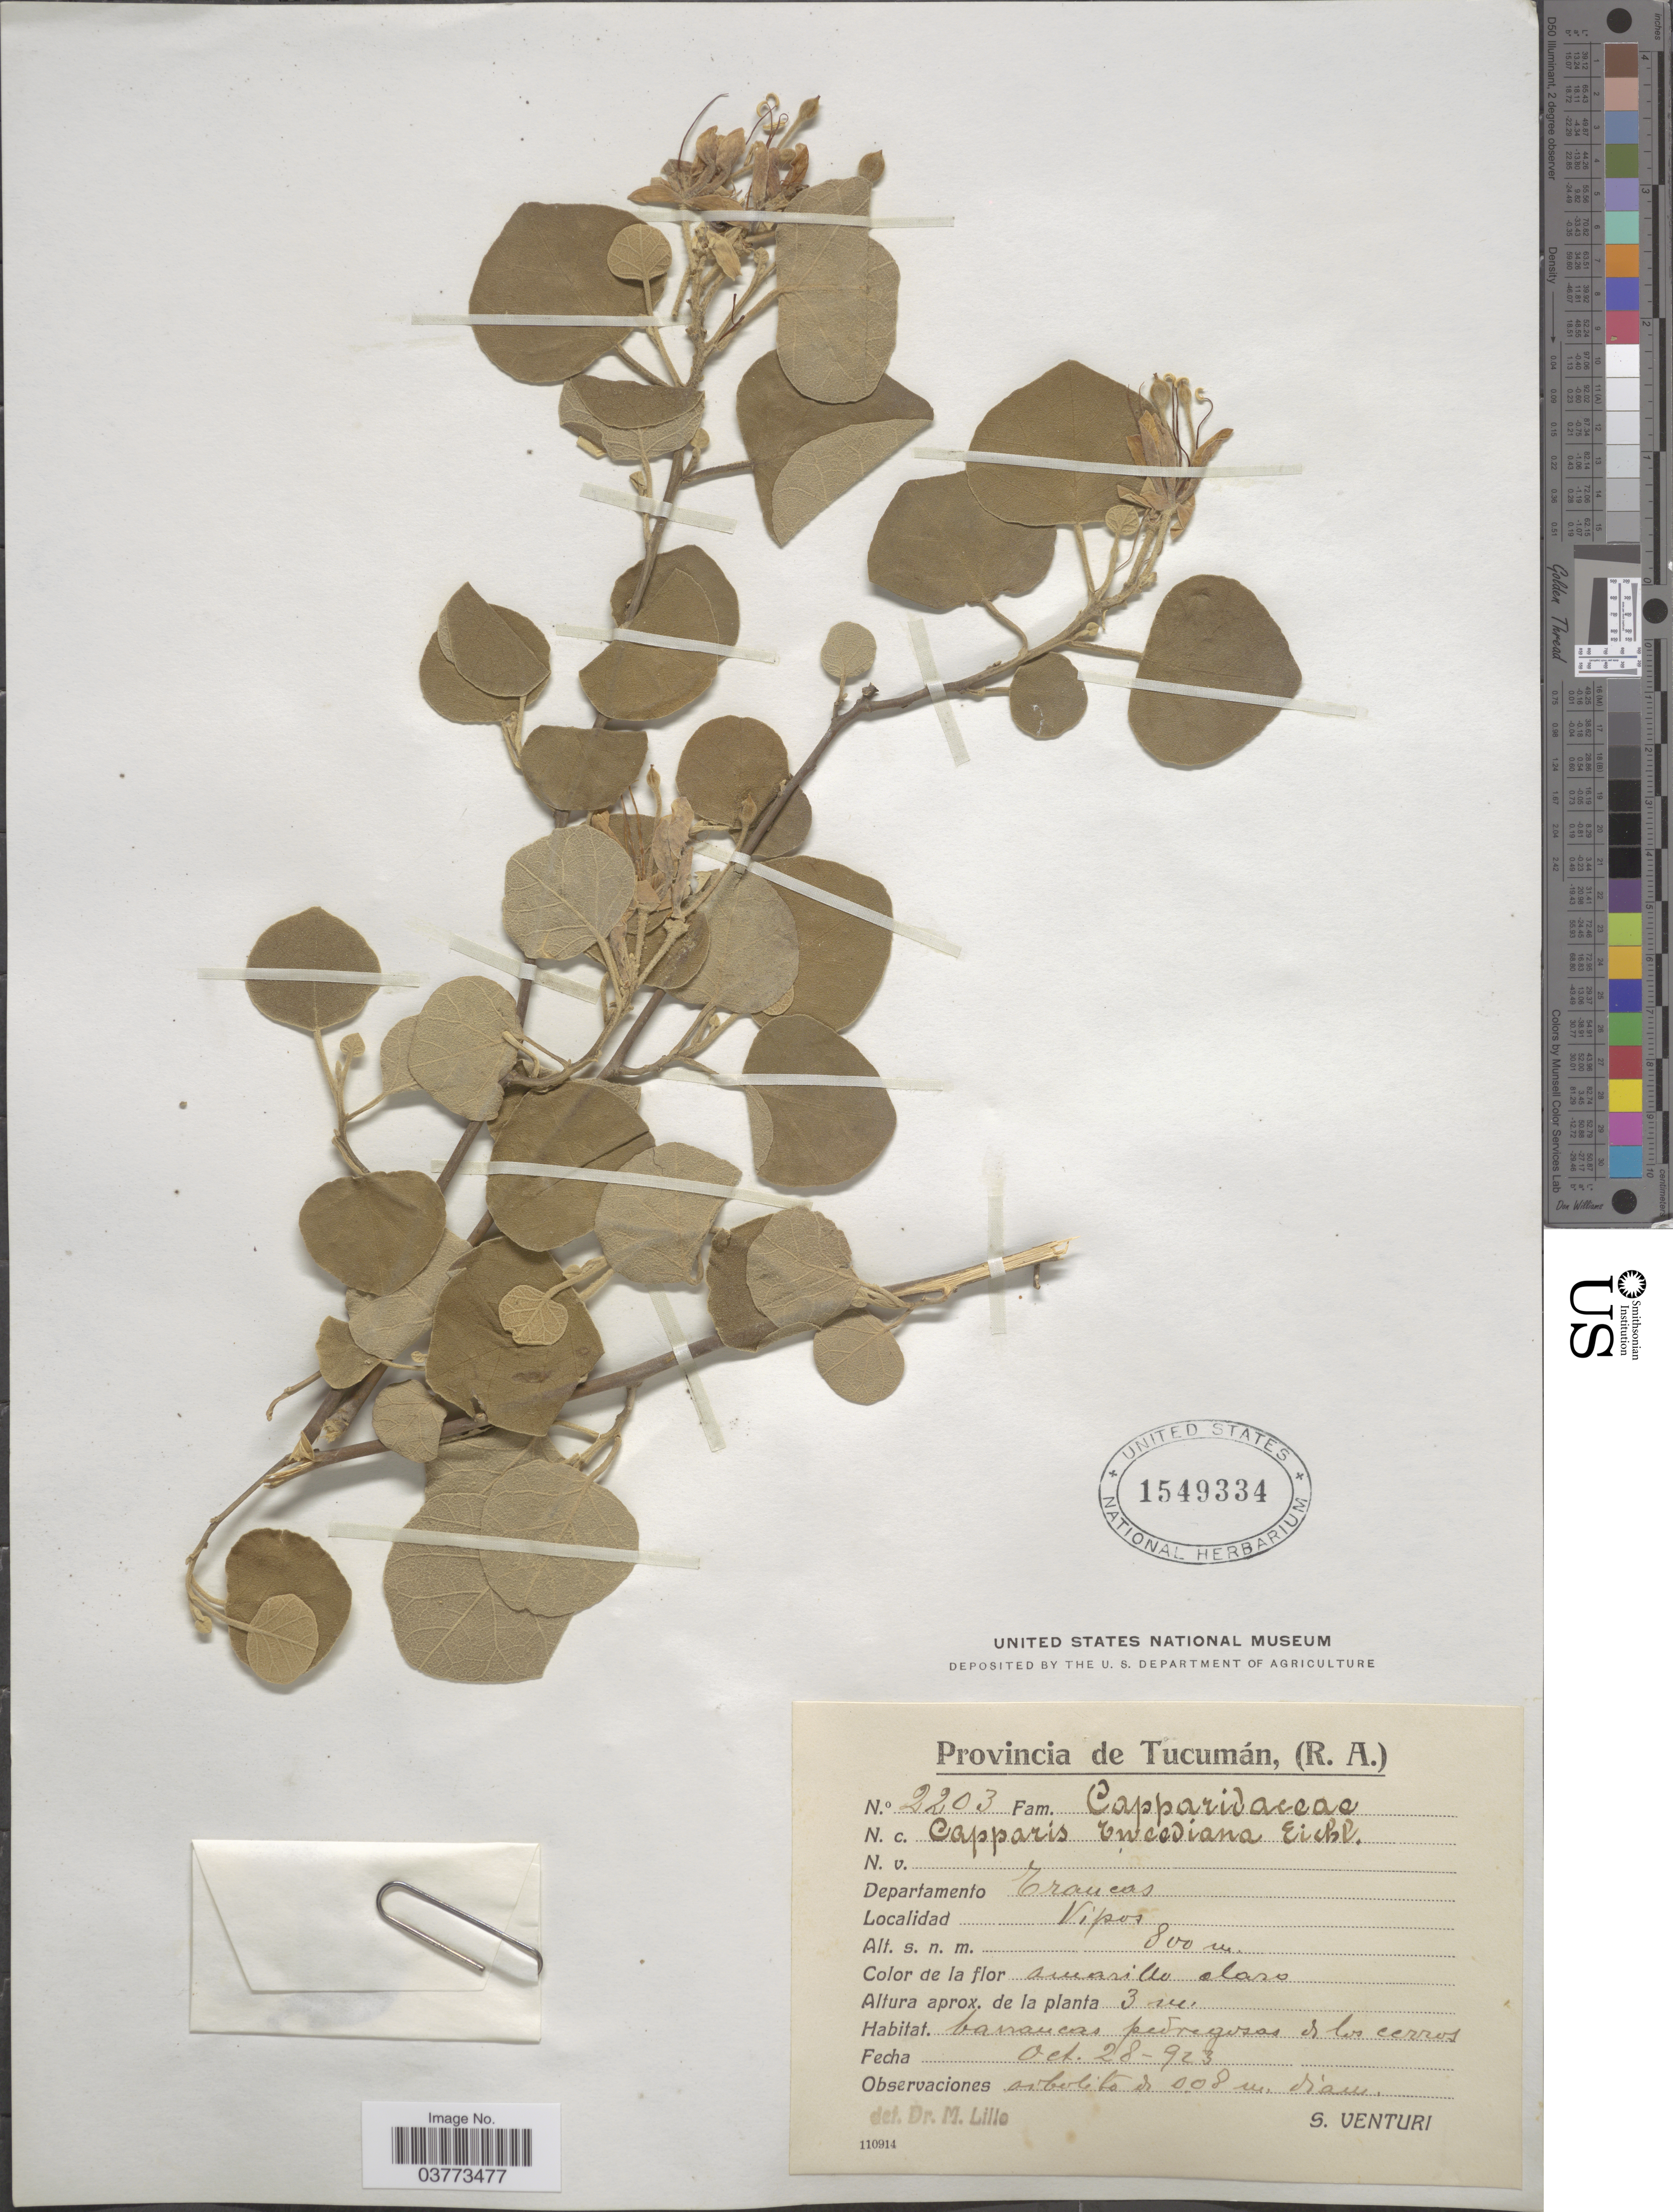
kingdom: Plantae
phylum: Tracheophyta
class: Magnoliopsida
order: Brassicales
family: Capparaceae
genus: Capparicordis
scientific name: Capparicordis tweediana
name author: (Eichler) Iltis & Cornejo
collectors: S. Venturi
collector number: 2203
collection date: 1923-10-28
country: Argentina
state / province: Tucuman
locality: Departamento Trancas. Vipos.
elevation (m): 800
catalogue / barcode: US 1549334